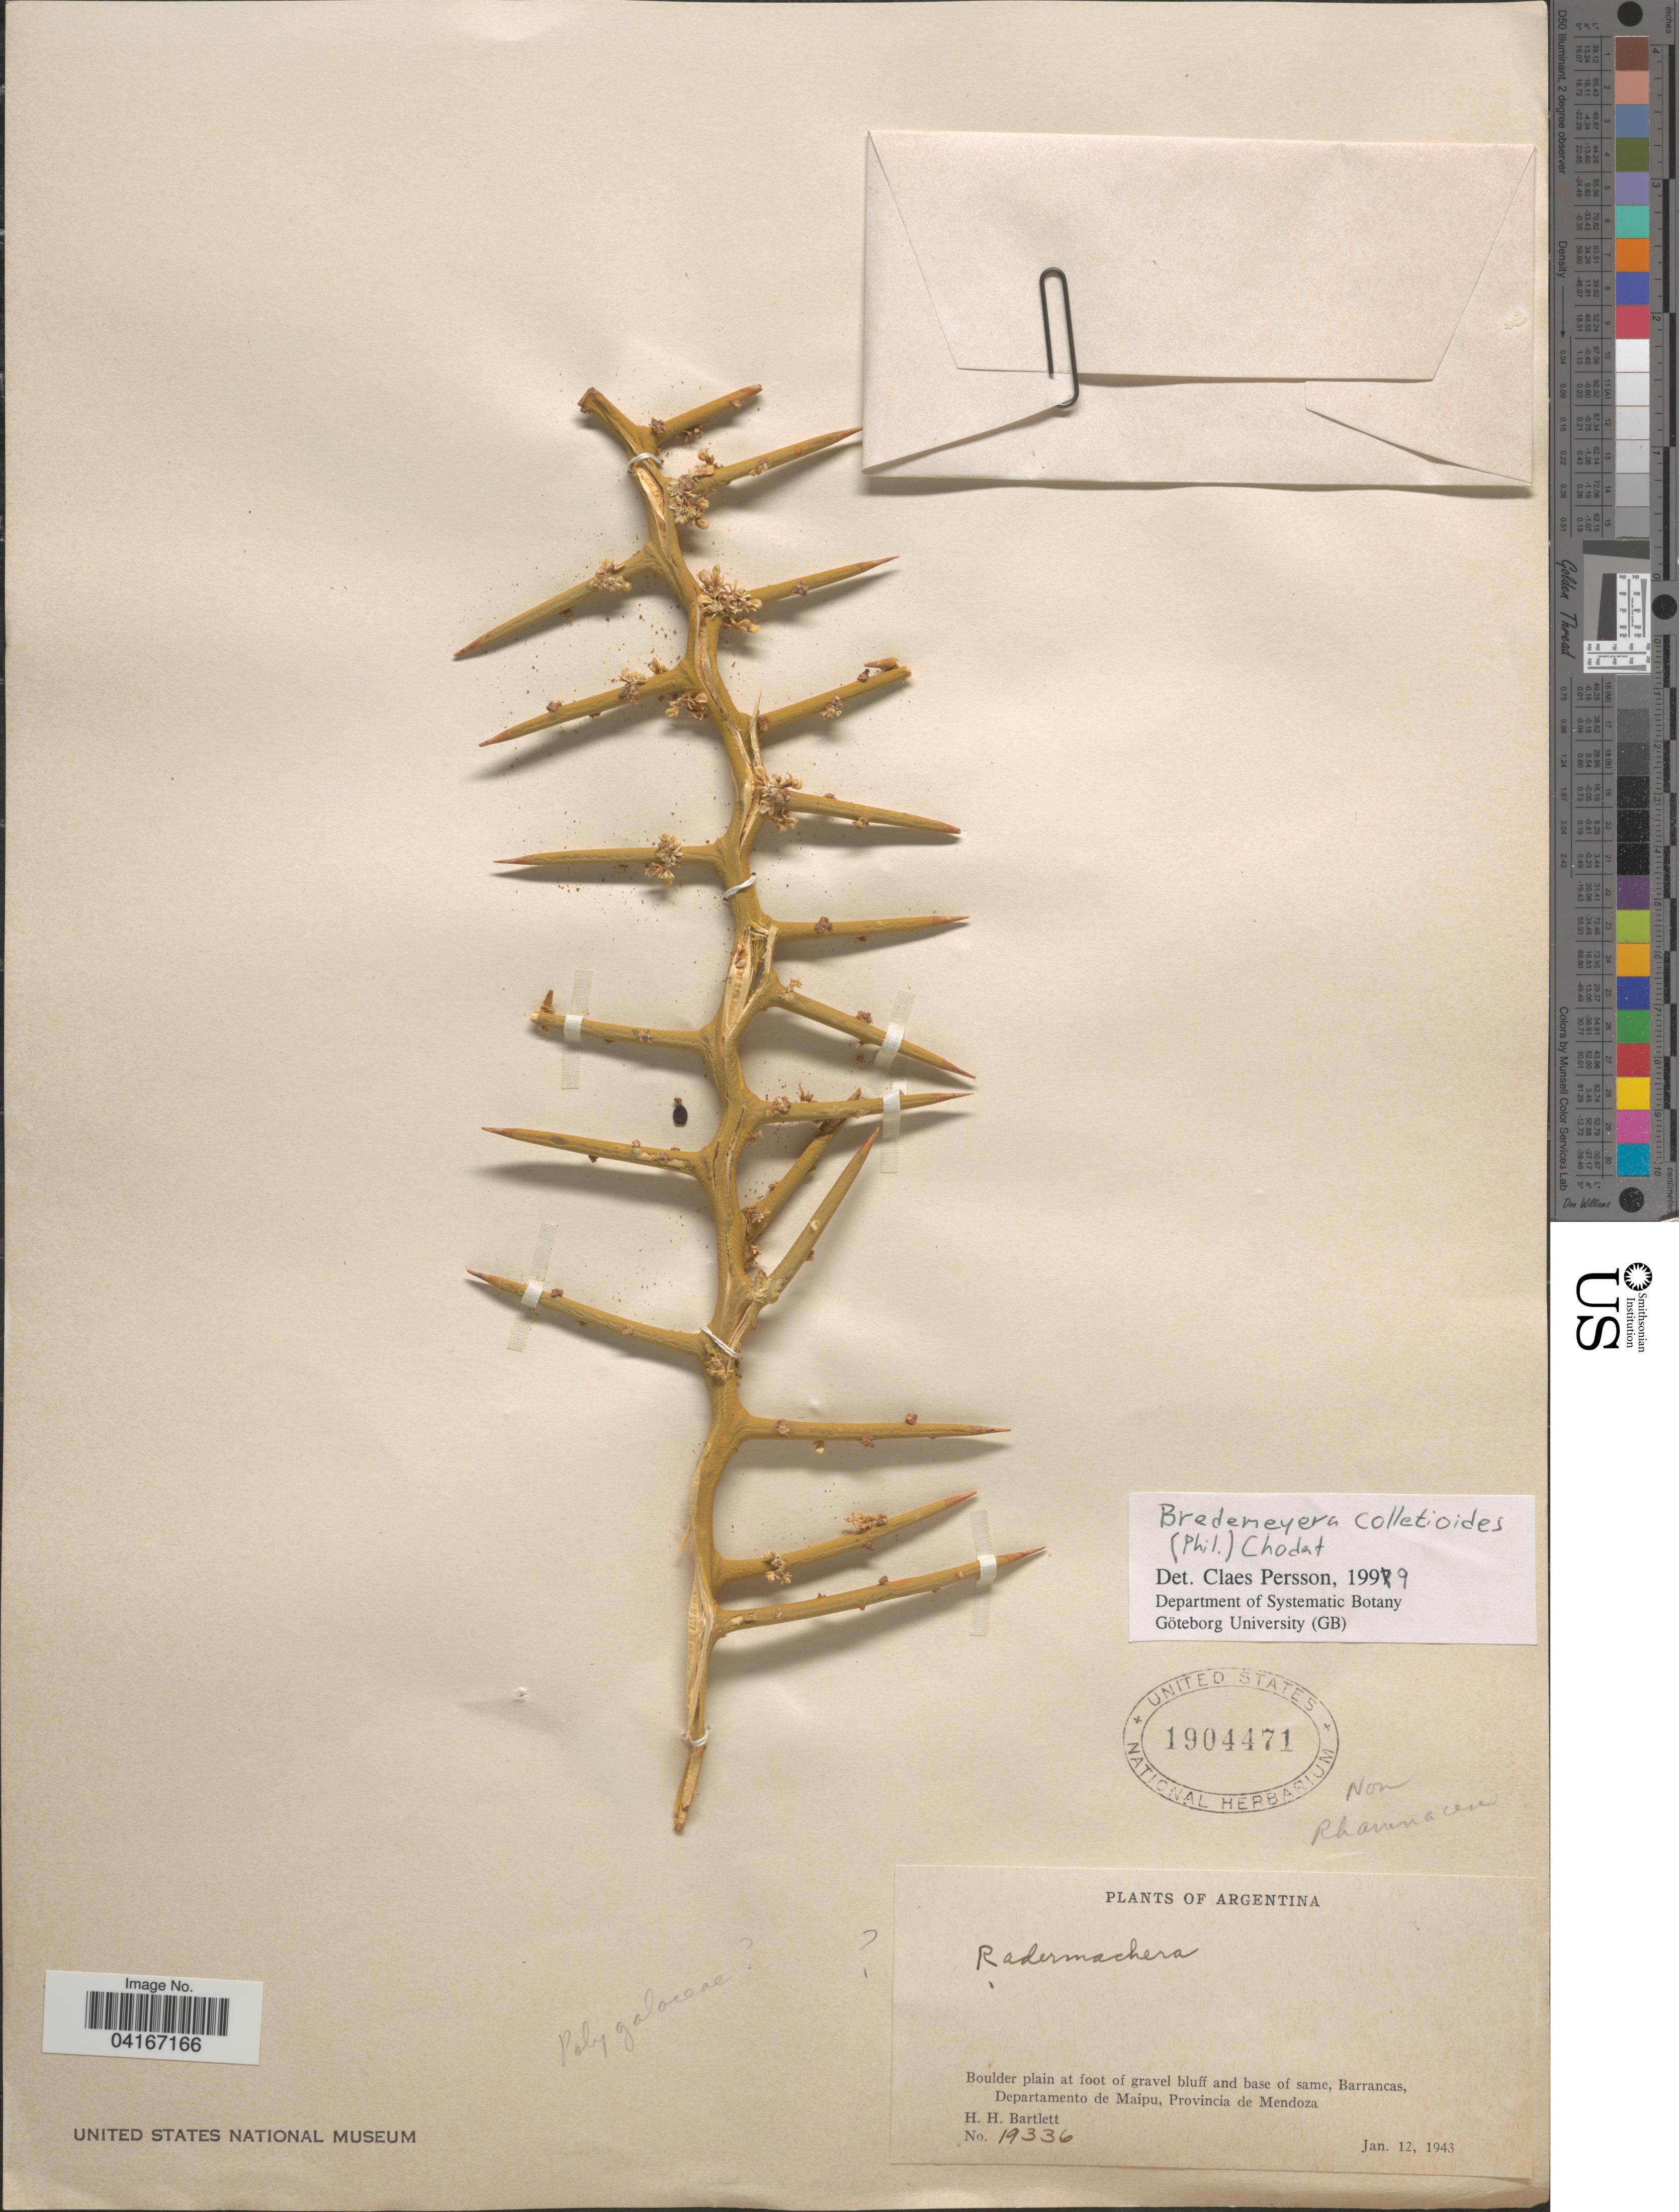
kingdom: Plantae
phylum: Tracheophyta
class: Magnoliopsida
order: Fabales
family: Polygalaceae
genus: Hualania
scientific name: Hualania colletioides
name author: Phil.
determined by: Strong, Mark T., (BOT), Smithsonian Institution - National Museum of Natural History (UNITED STATES)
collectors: H. H. Bartlett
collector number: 19336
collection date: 1943-06-12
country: Argentina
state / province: Mendoza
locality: Boulder plain at foot of gravel bluff and base of same, Barrancas, Departamento de Maipu.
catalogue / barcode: US 1904471